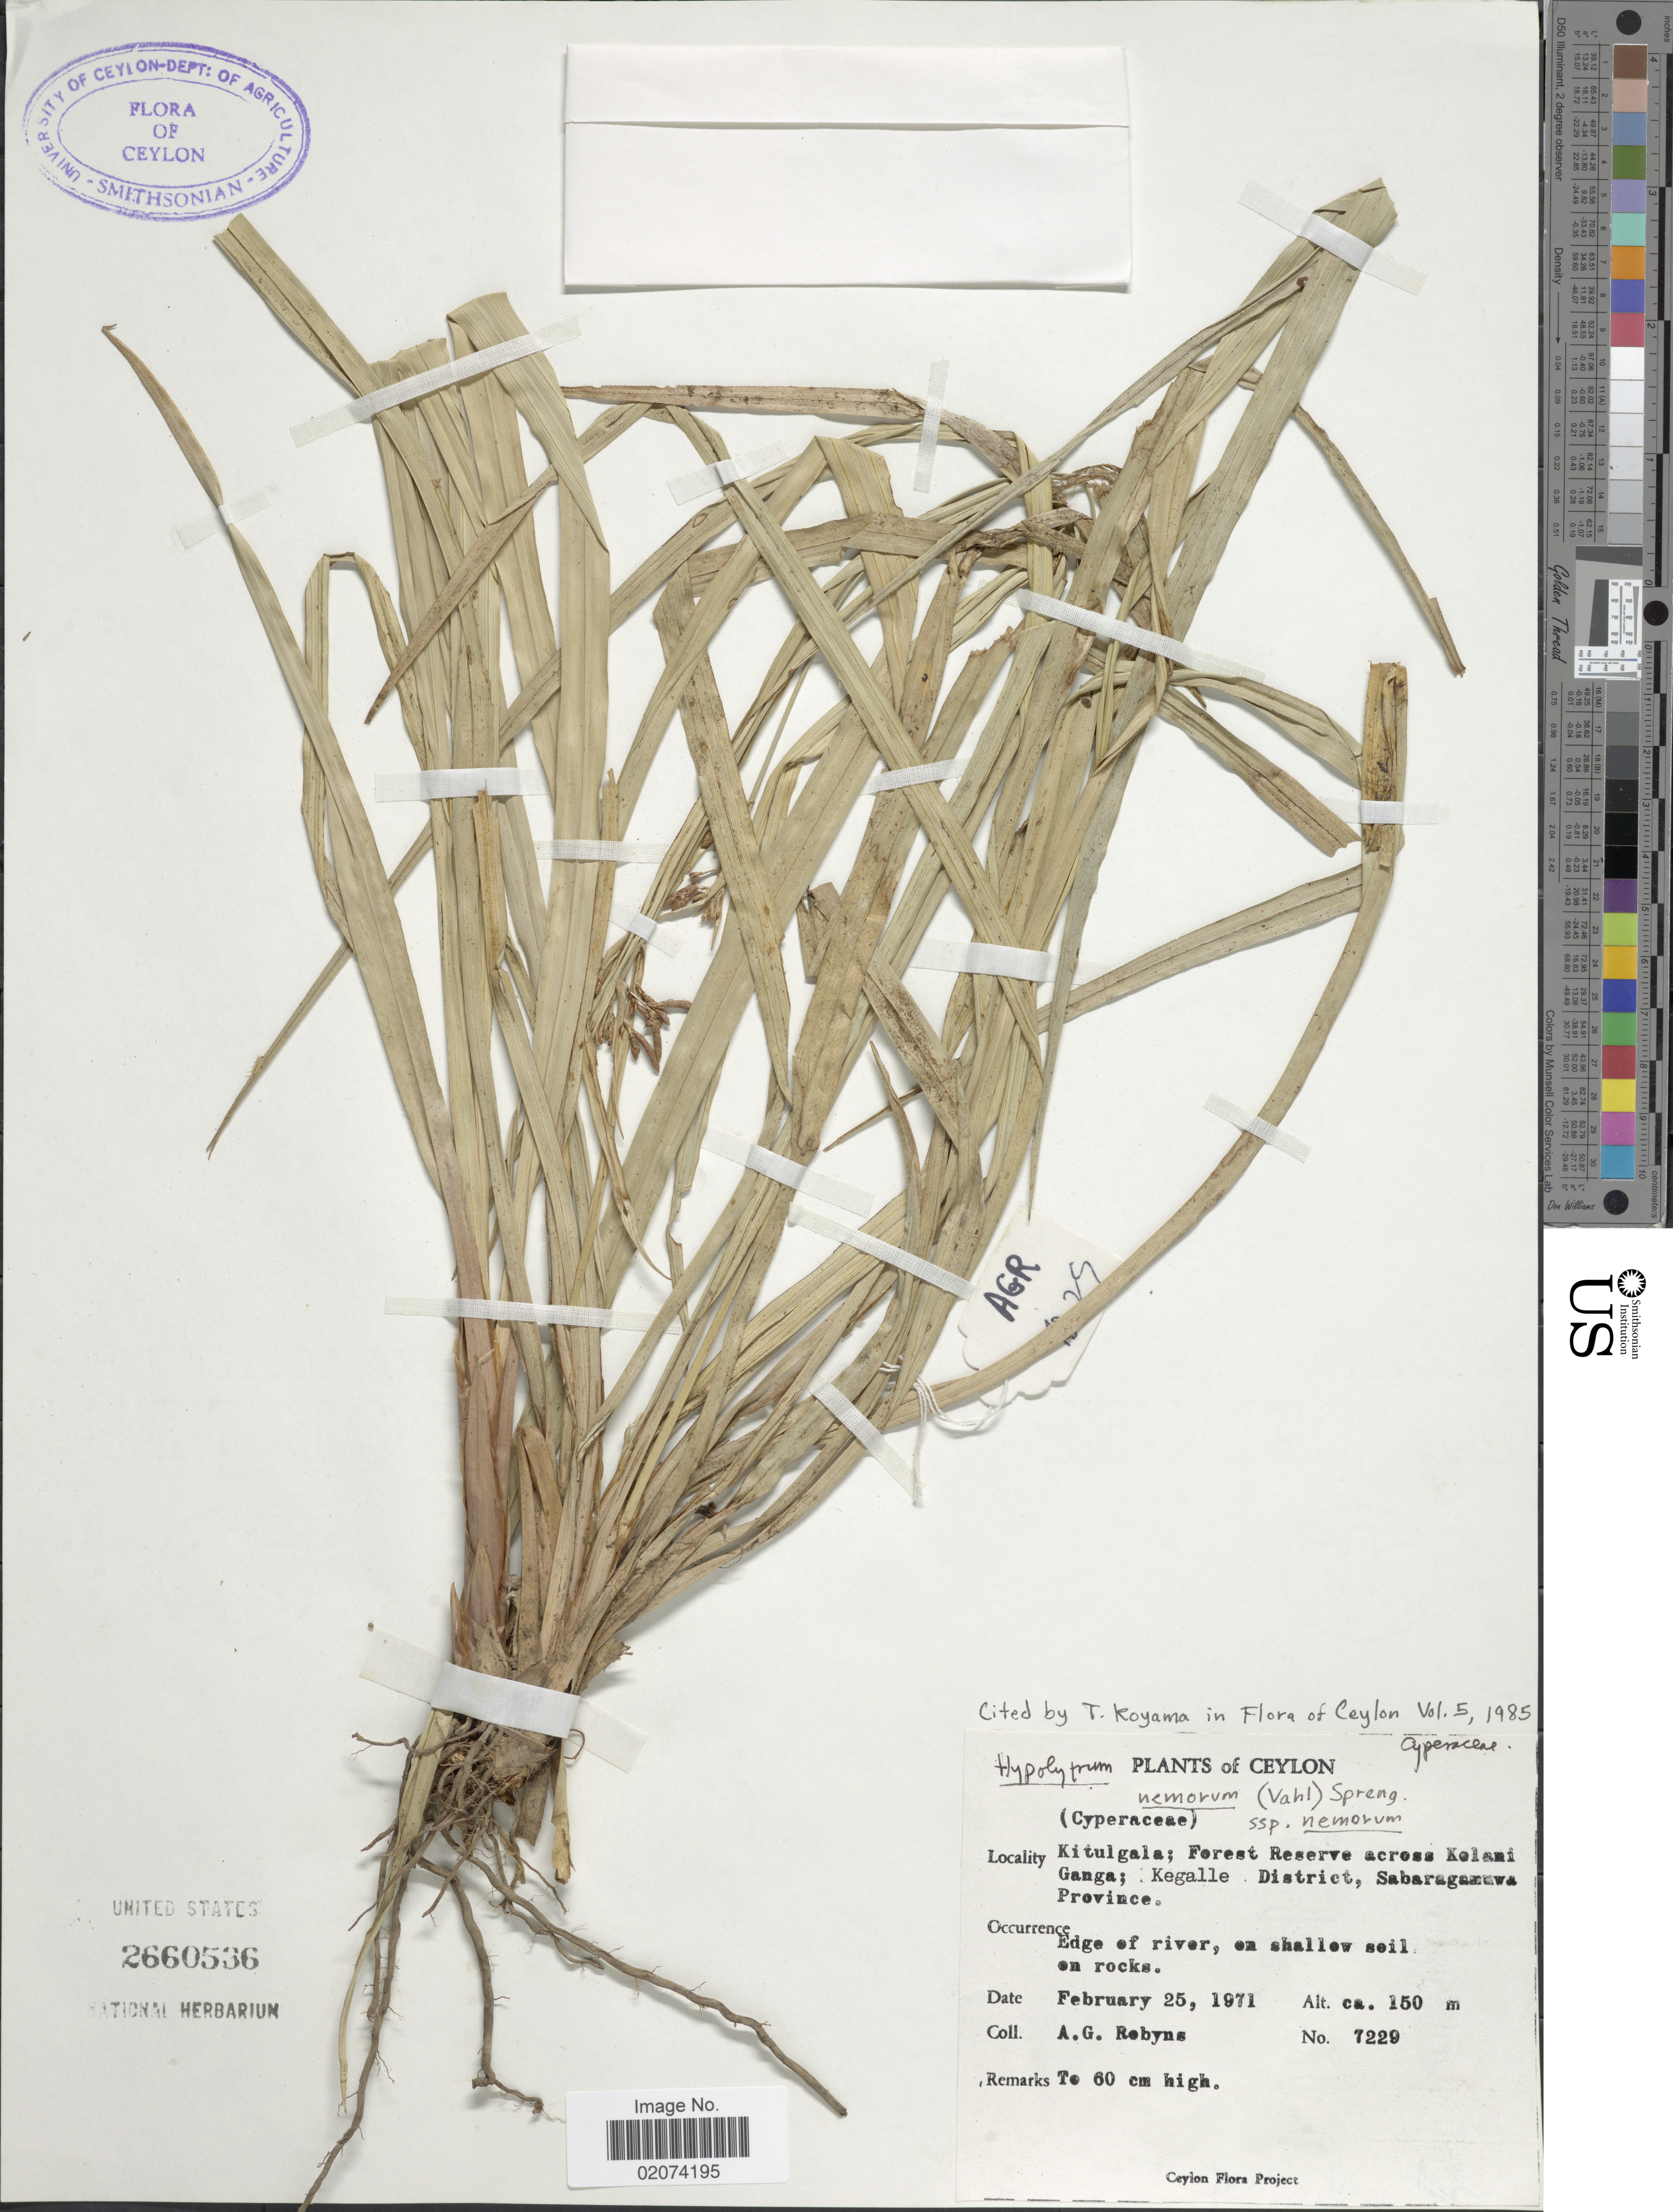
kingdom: Plantae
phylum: Tracheophyta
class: Liliopsida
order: Poales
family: Cyperaceae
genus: Hypolytrum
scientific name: Hypolytrum nemorum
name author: (Vahl) Spreng.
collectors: A. Robyns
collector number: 7229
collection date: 1971-02-25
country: Sri Lanka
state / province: Sabaragamuwa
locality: Ceylon. Kitulgala; Forest Reserve across Kelani Ganga; Kegalle District, Sabaragamuwa Province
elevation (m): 150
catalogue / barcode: US 2660536